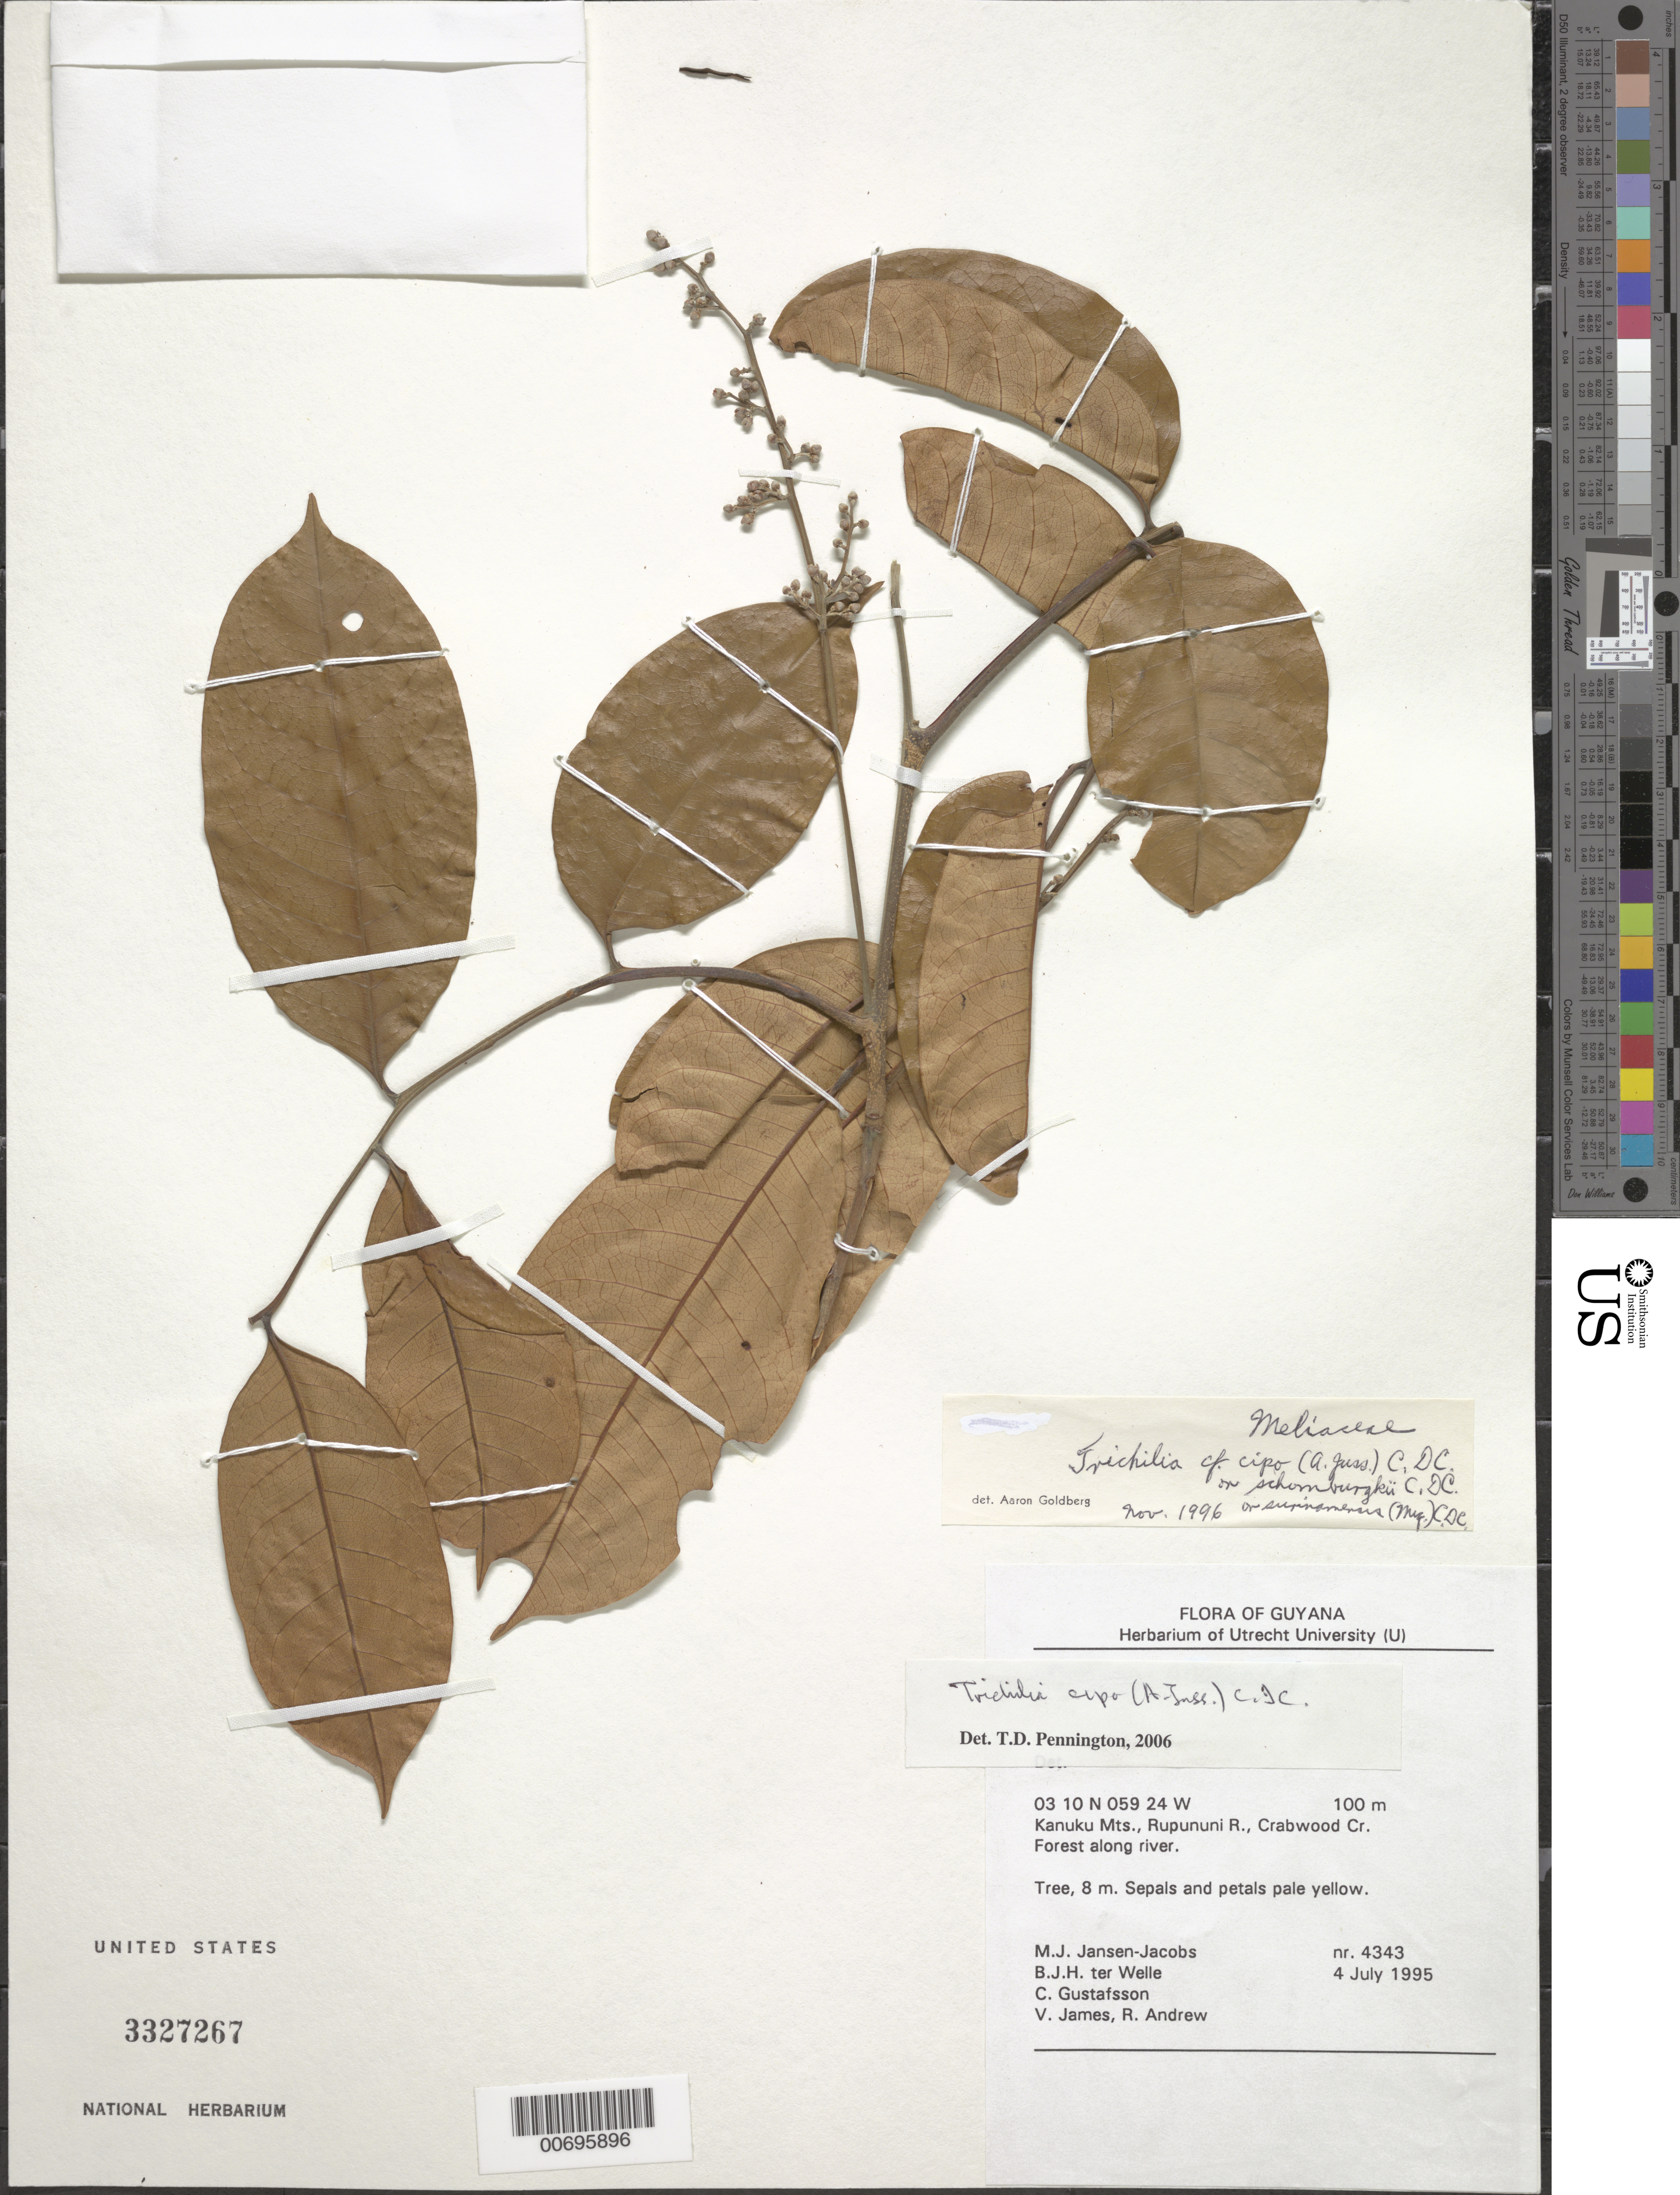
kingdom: Plantae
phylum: Tracheophyta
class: Magnoliopsida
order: Sapindales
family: Meliaceae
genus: Trichilia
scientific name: Trichilia cipo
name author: (A. Juss.) C. DC.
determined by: Pennington, T. D., (K)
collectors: M. J. Jansen-Jacobs, B. Welle, C. G. Gustafsson, V. James & R. Andrew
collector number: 4343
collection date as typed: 4-Jul-95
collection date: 1995-07-04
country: Guyana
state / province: U. Takutu-U. Essequibo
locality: Crabwood Creek, Rupununi River, Kanuku Mts.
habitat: Forest along river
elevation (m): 100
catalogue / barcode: US 3327267